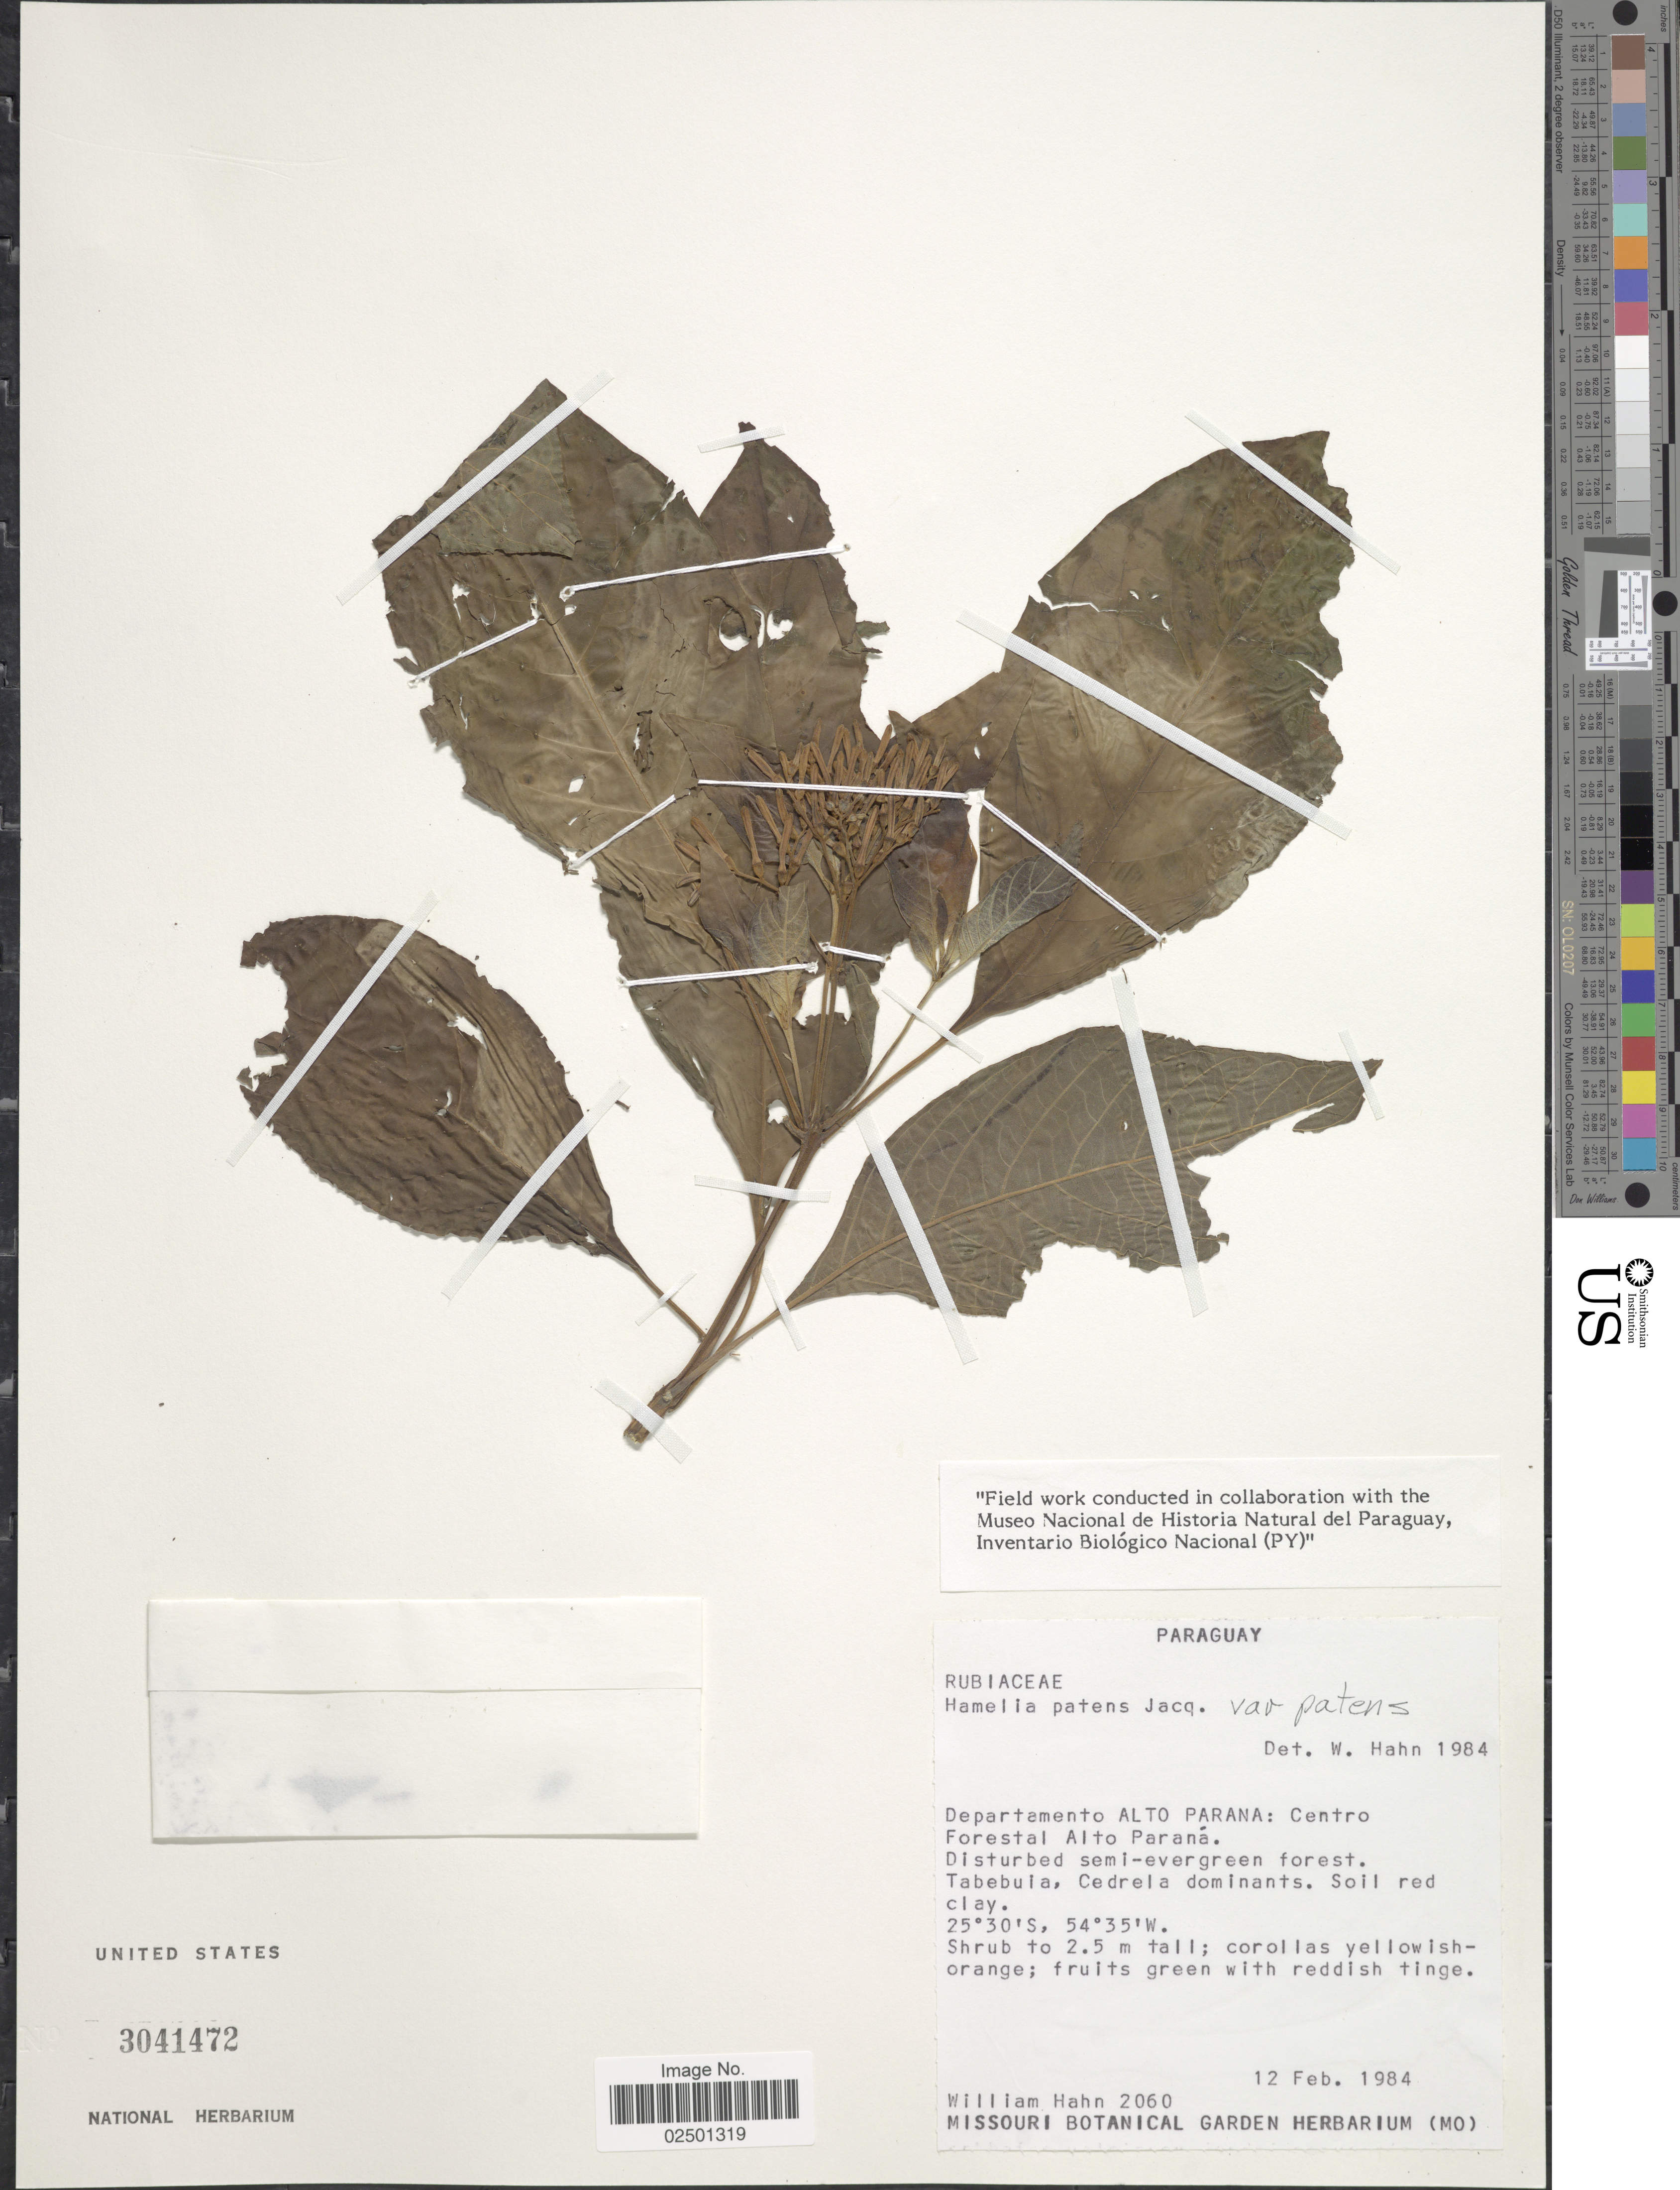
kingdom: Plantae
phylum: Tracheophyta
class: Magnoliopsida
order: Gentianales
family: Rubiaceae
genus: Hamelia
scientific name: Hamelia patens var. patens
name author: Jacq.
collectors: W. Hahn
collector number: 2060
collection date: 1984-02-12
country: Paraguay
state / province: Alto Parana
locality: Centro Forestal Alto Parana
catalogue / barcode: US 3041472